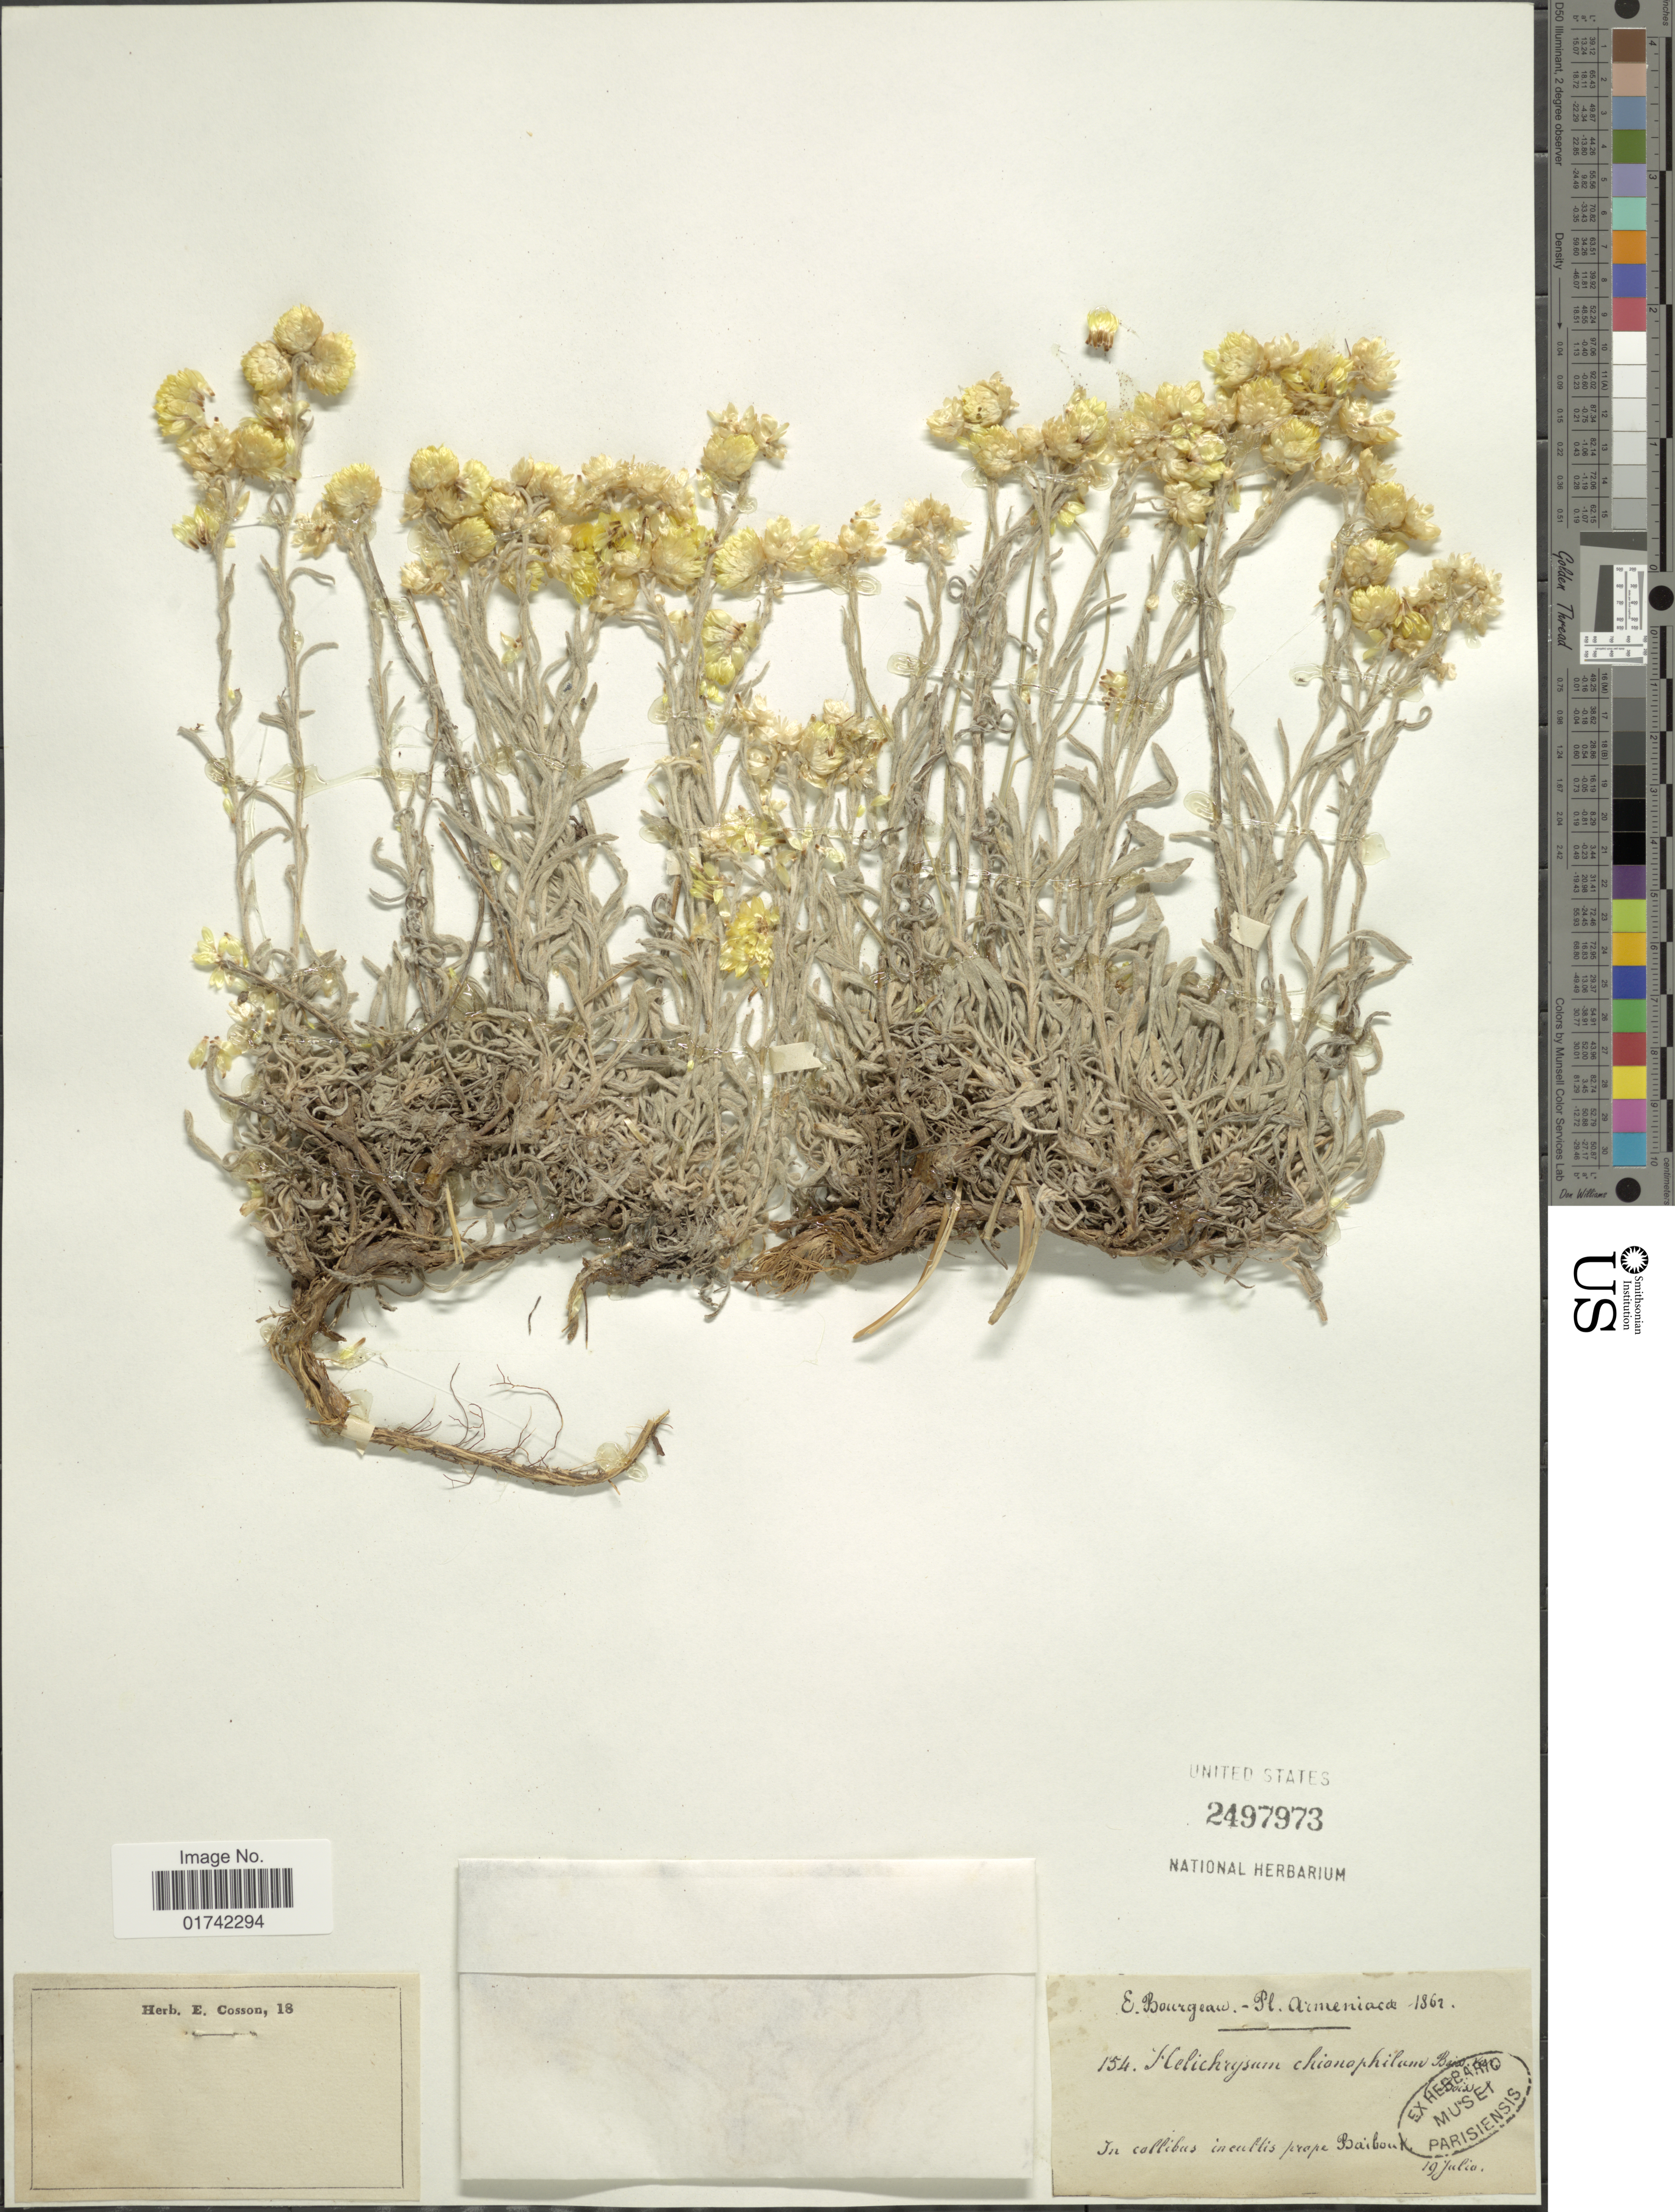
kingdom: Plantae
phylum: Tracheophyta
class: Magnoliopsida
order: Asterales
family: Asteraceae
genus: Helichrysum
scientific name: Helichrysum chionophyllum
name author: Boiss. & Balansa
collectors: E. Bourgeau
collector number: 154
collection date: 1862-07-19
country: Armenia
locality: Prope Baibouk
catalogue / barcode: US 2497973